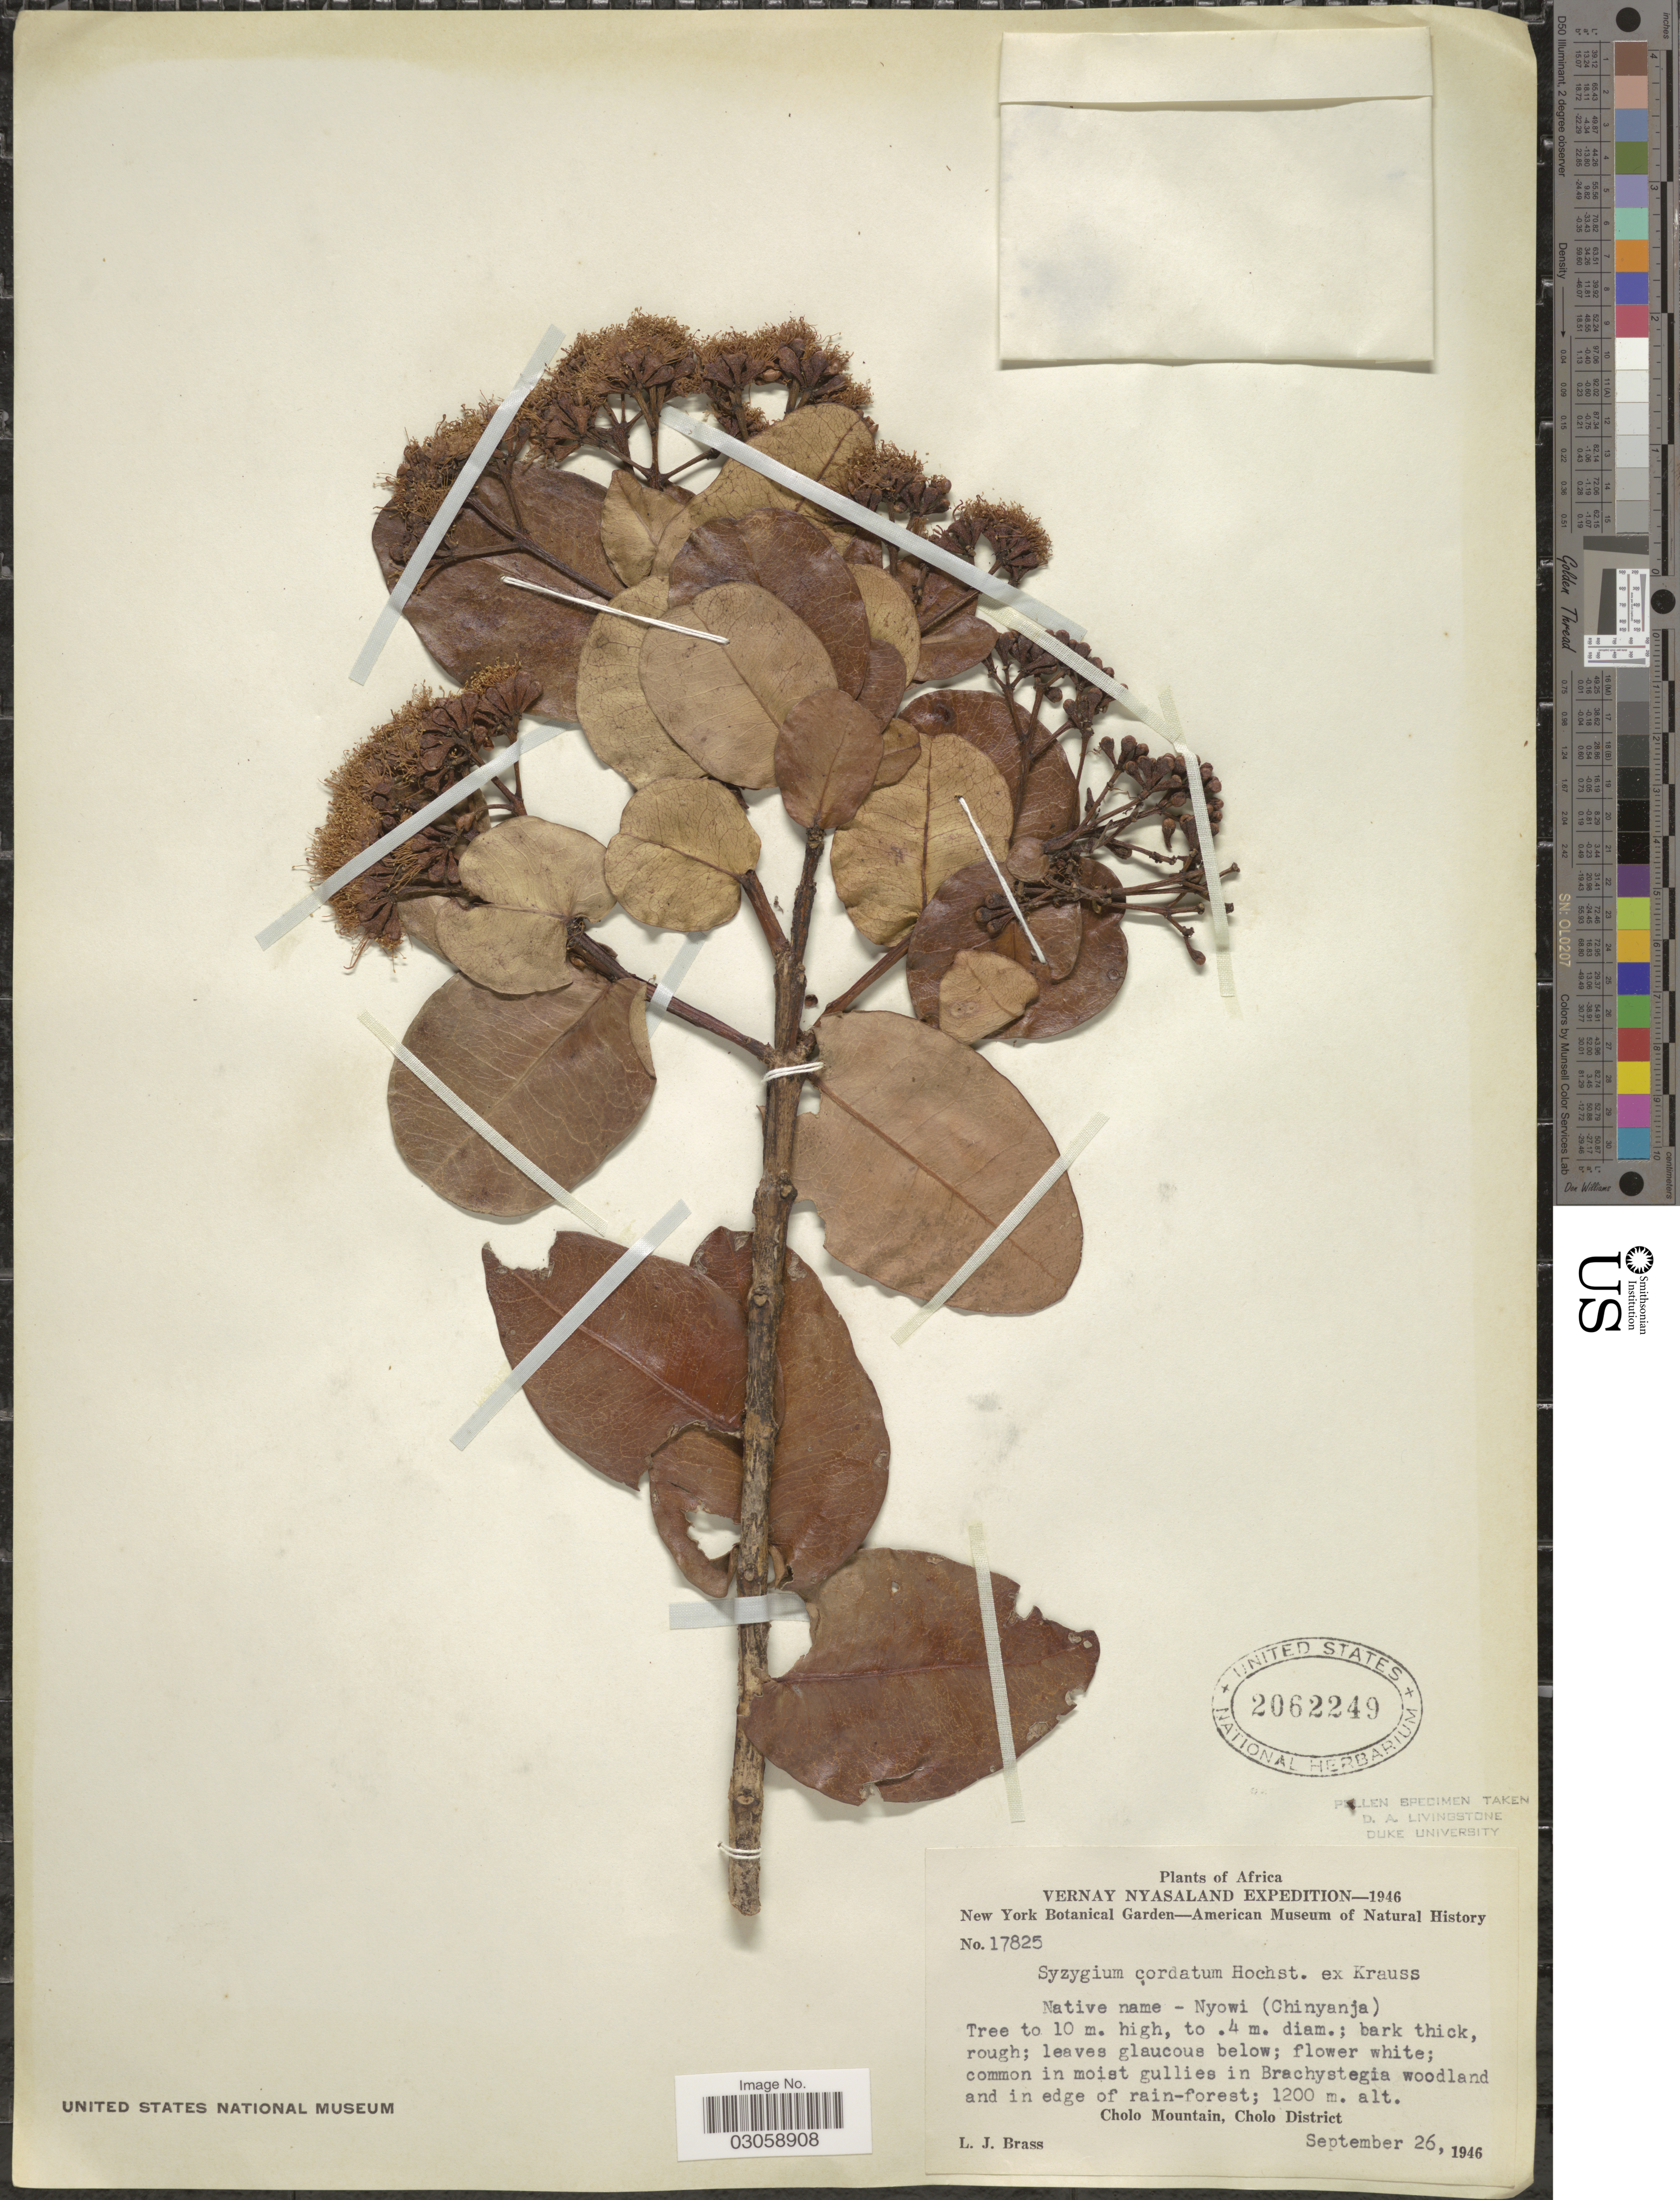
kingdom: Plantae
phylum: Tracheophyta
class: Magnoliopsida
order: Myrtales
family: Myrtaceae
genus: Syzygium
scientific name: Syzygium cordatum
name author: Hochst. ex Krauss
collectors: L. J. Brass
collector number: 17825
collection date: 1946-09-26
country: Malawi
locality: Vernay Nyasaland, Cholo Mountain, Cholo District.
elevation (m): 1200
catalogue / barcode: US 2062249